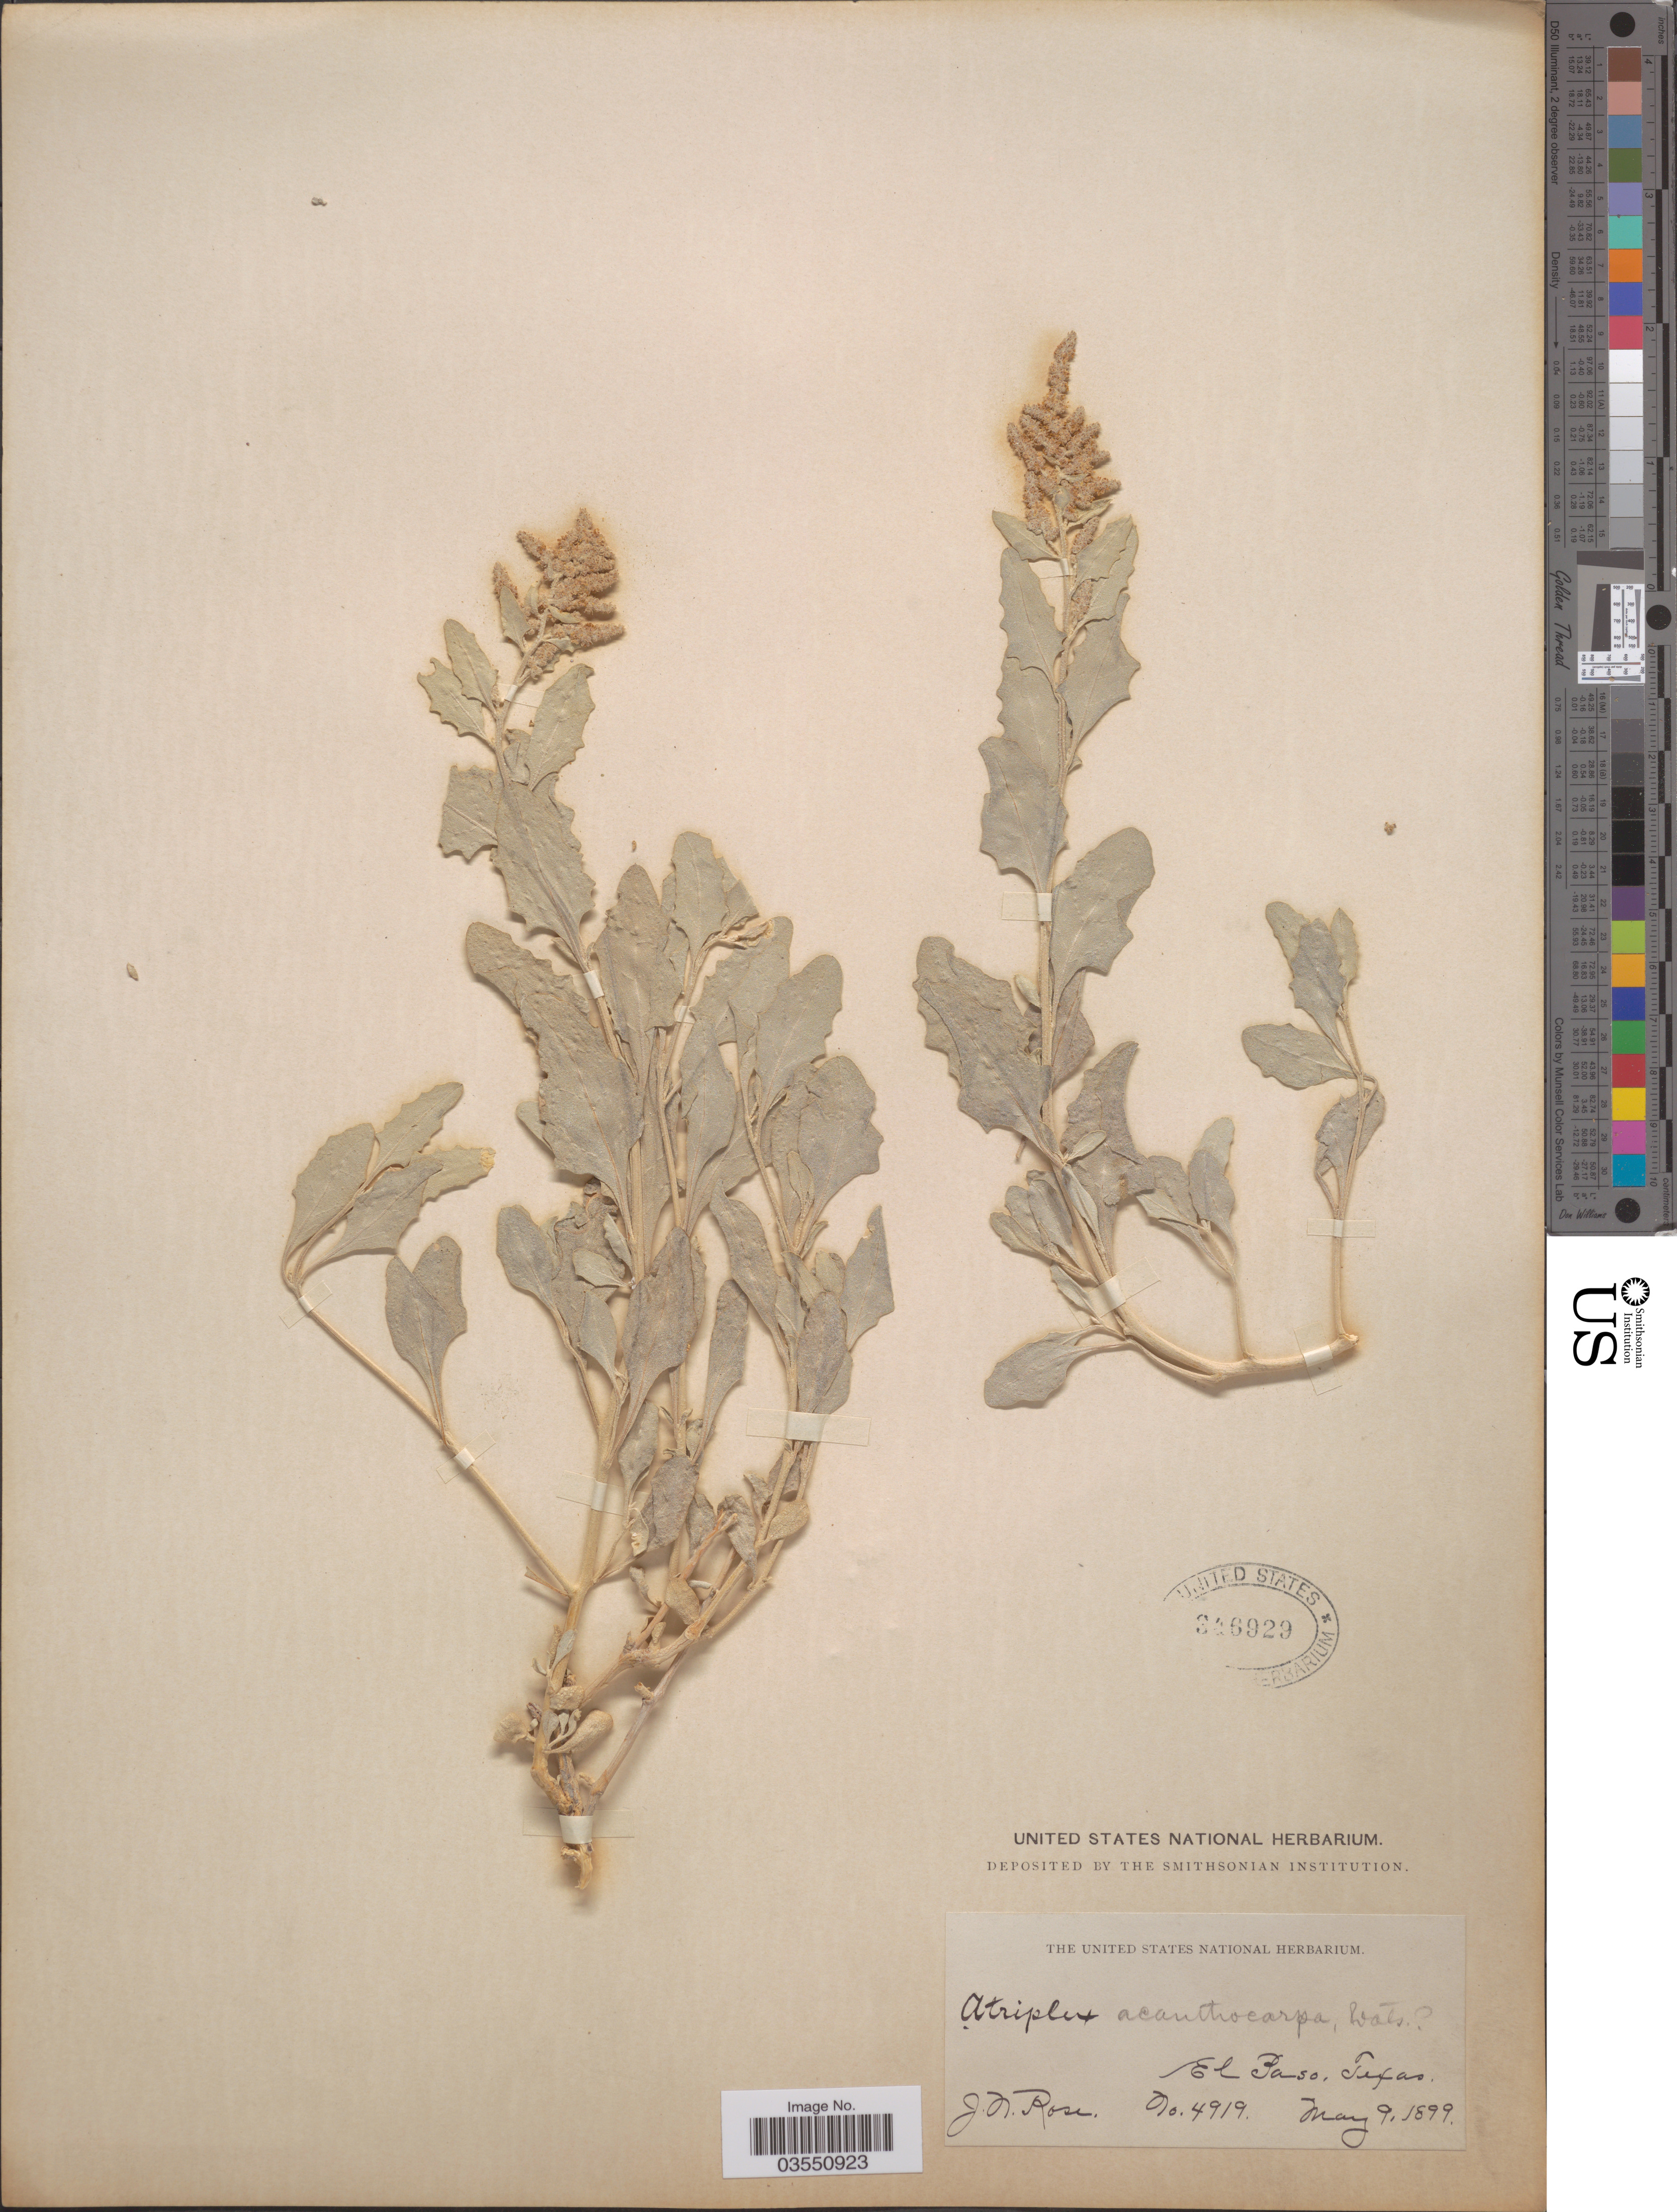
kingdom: Plantae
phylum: Tracheophyta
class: Magnoliopsida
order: Caryophyllales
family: Amaranthaceae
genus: Atriplex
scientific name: Atriplex acanthocarpa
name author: (Torr.) S. Watson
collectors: J. N. Rose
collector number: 4919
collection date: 1899-05-09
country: United States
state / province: Texas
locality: El Paso.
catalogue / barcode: US 346929